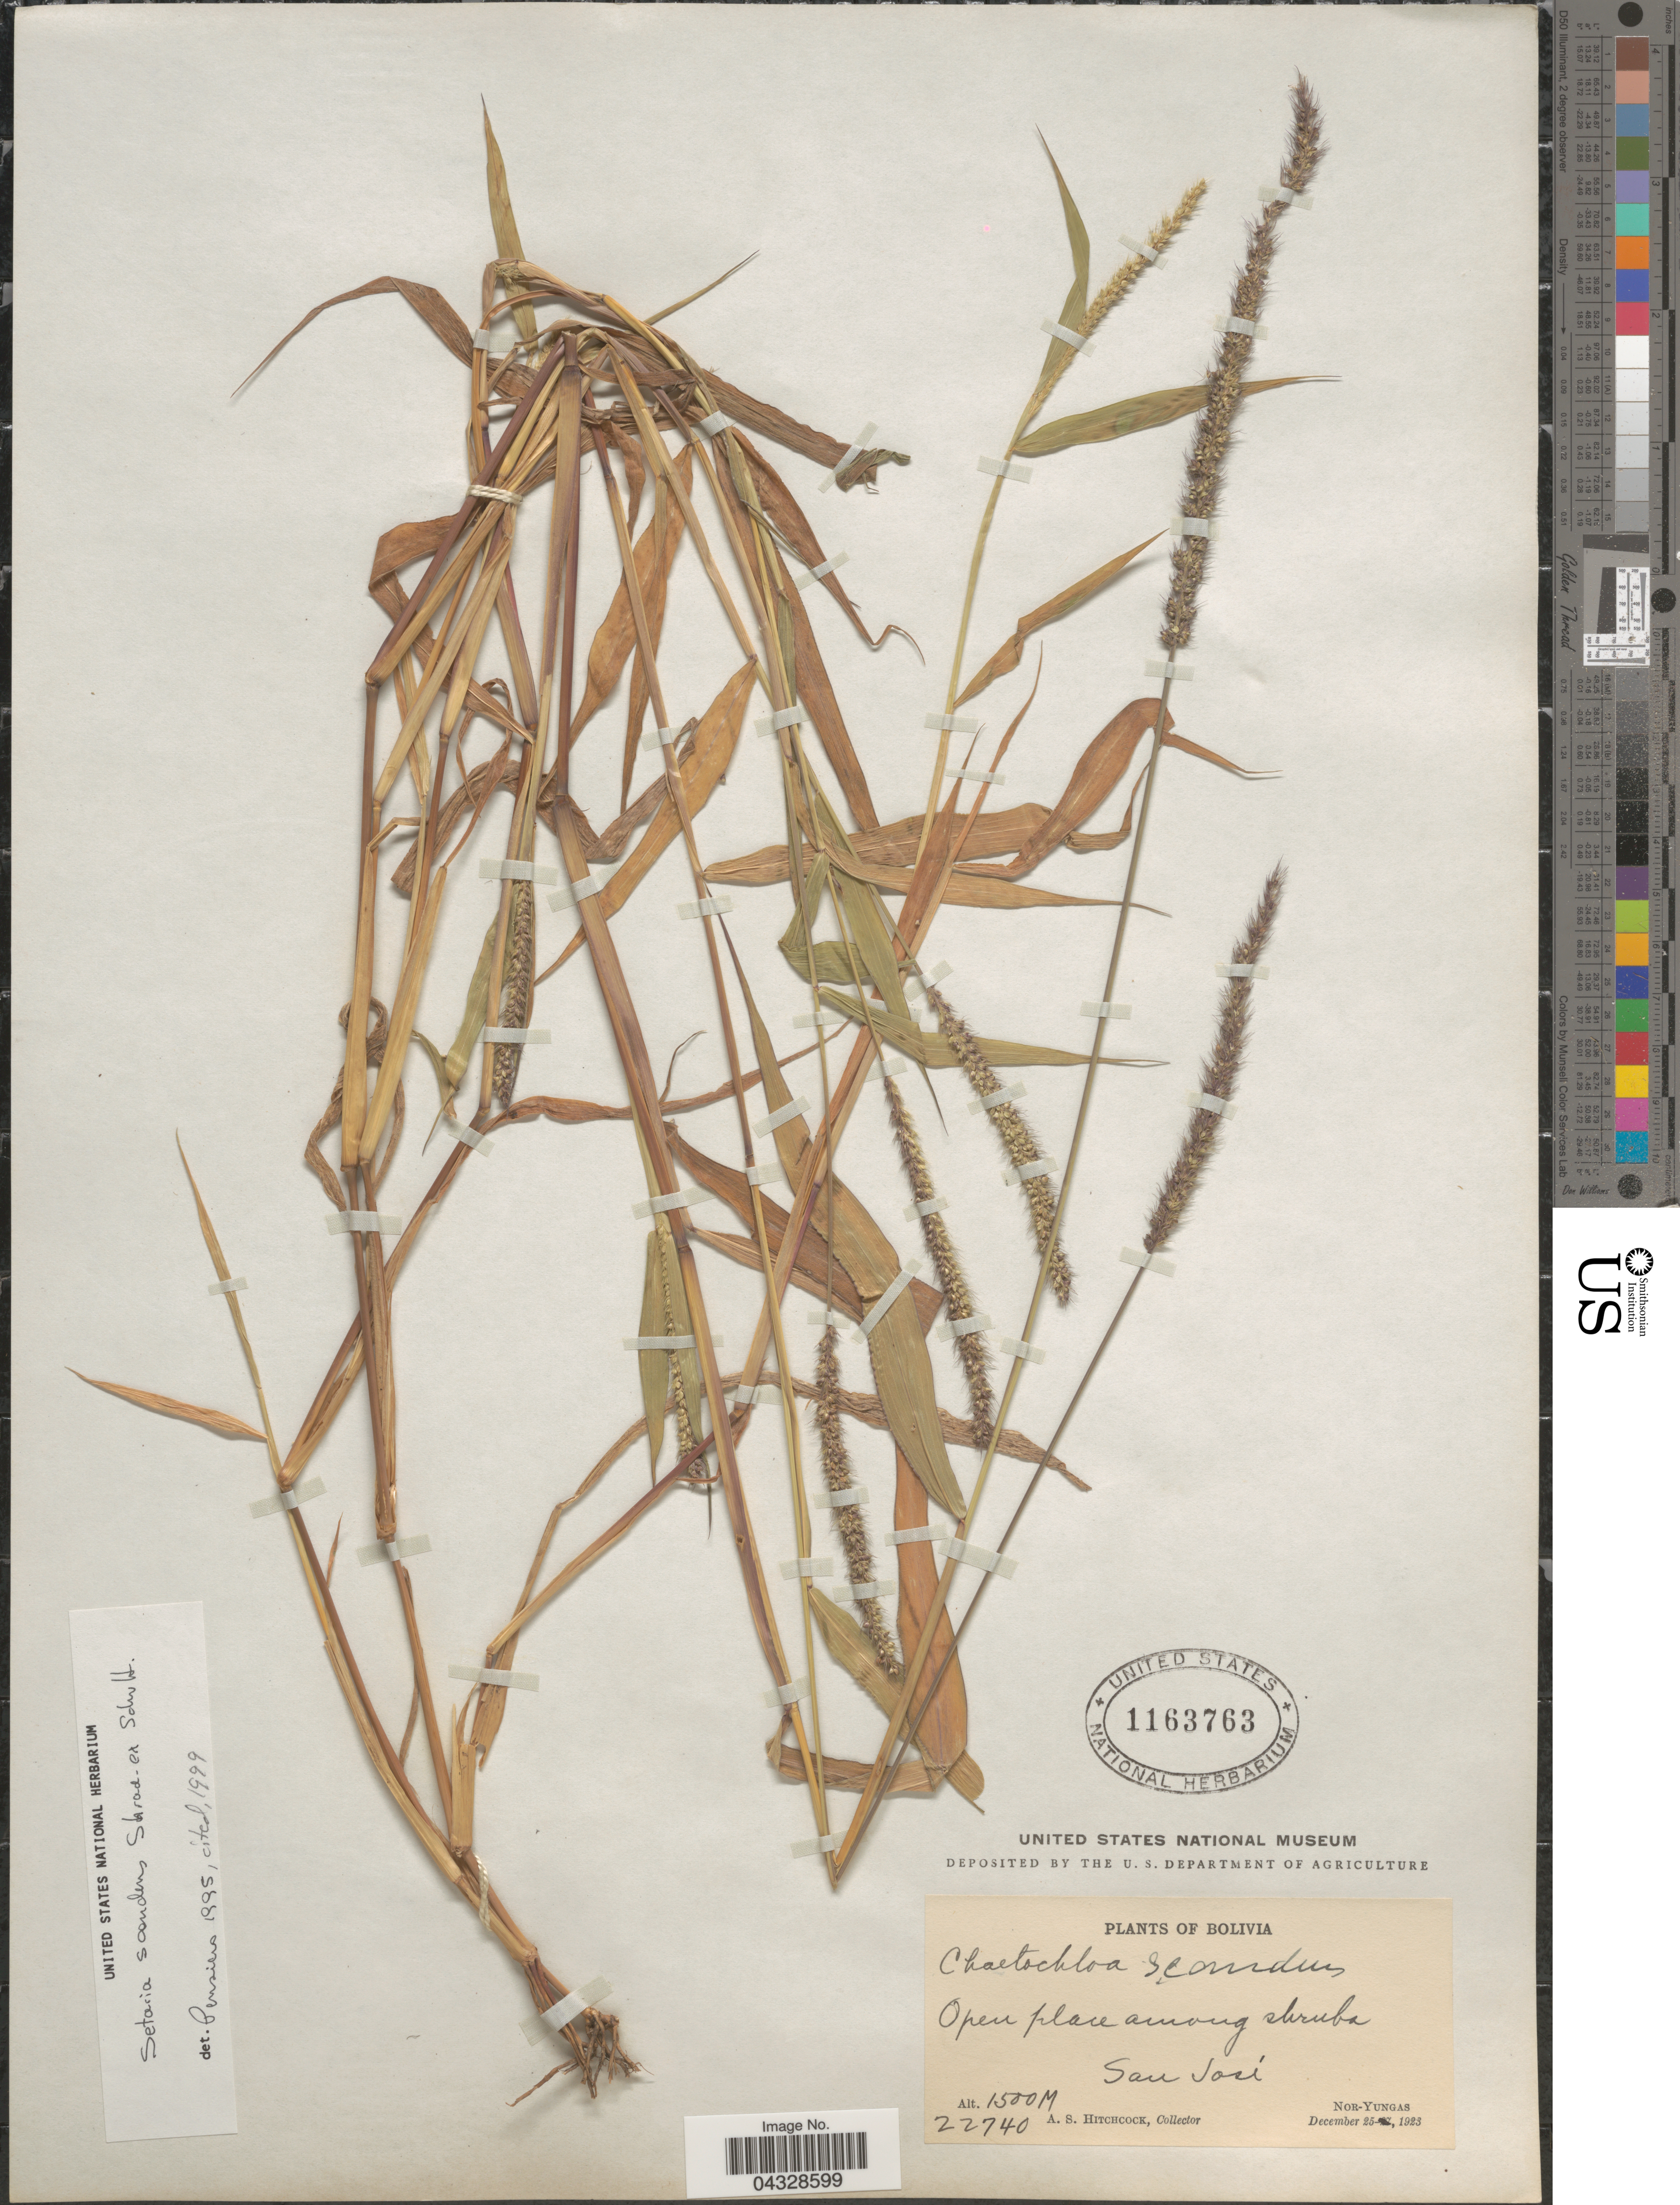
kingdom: Plantae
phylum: Tracheophyta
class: Liliopsida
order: Poales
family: Poaceae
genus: Setaria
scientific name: Setaria scandens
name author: Schrad. ex Schult.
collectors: A. S. Hitchcock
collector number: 22740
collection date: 1923-12-25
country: Bolivia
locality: Open place among shrubs. San José. Nor-Yungas.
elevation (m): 1500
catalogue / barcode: US 1163763